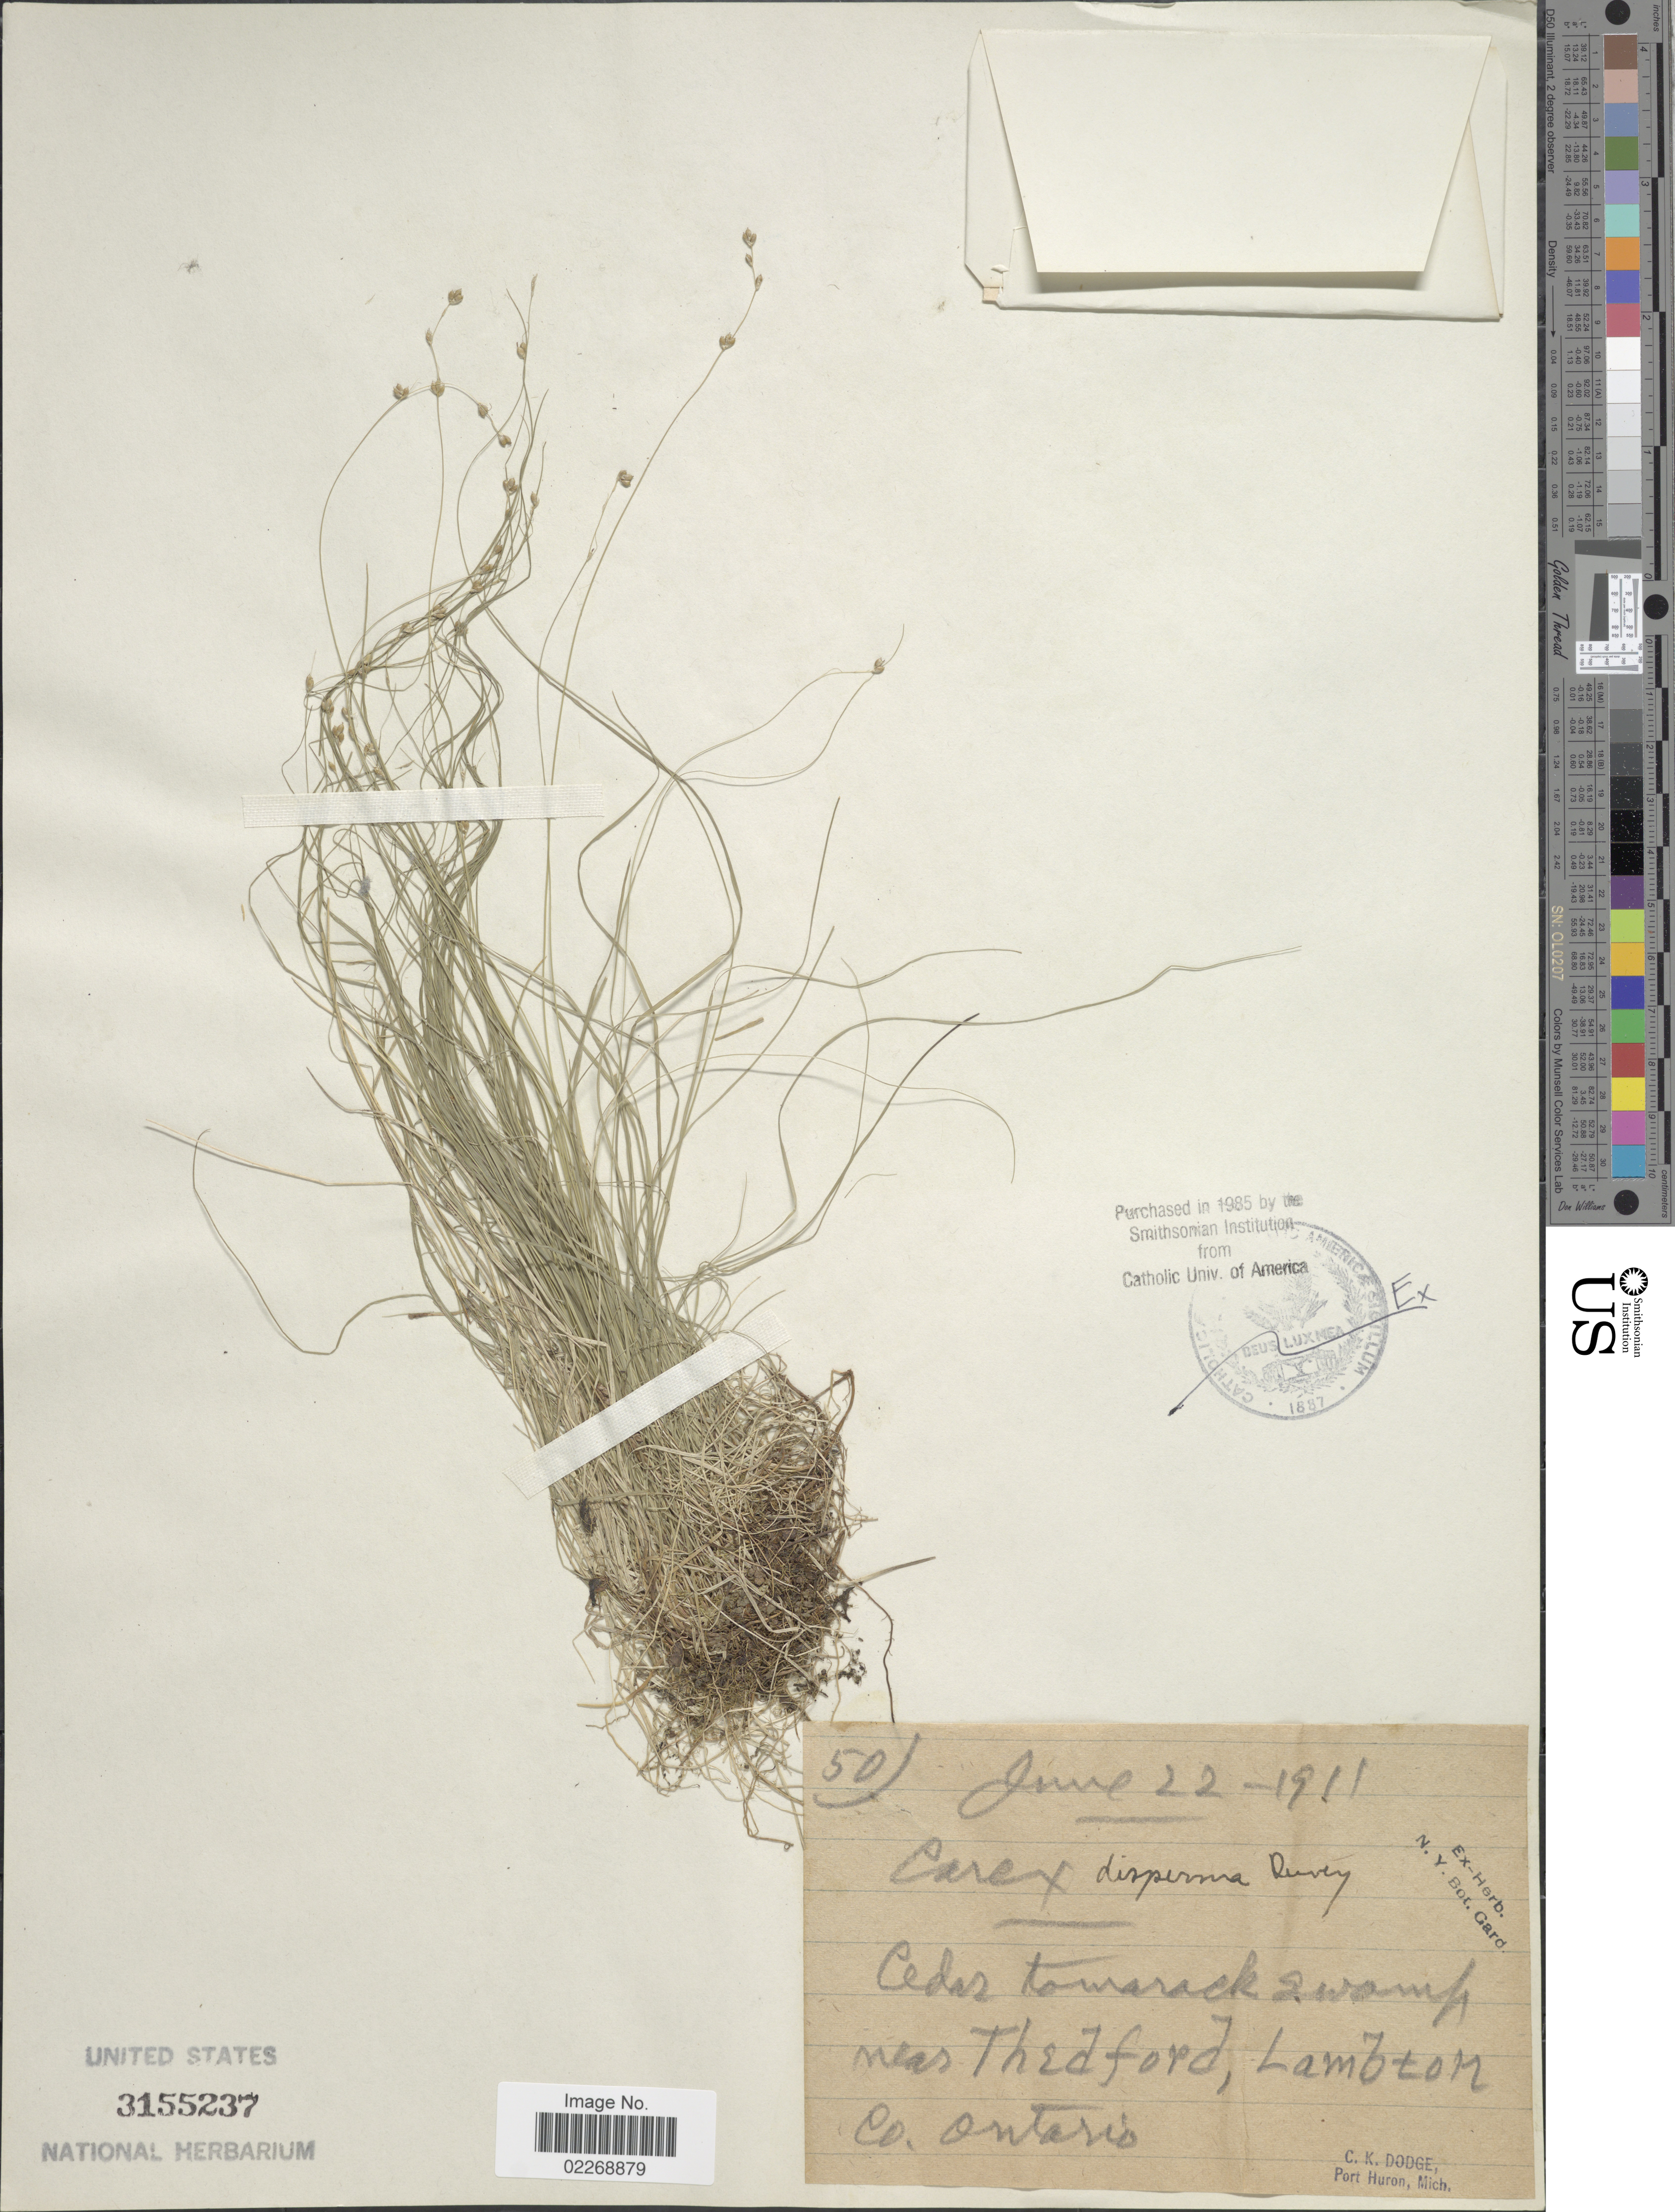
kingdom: Plantae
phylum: Tracheophyta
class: Liliopsida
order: Poales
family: Cyperaceae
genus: Carex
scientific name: Carex disperma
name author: Dewey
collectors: C. Dodge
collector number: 50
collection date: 1911-06-22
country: Canada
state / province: Ontario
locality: Cedar Tomarack swamp near Thedford, Lambton Co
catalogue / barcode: US 3155237